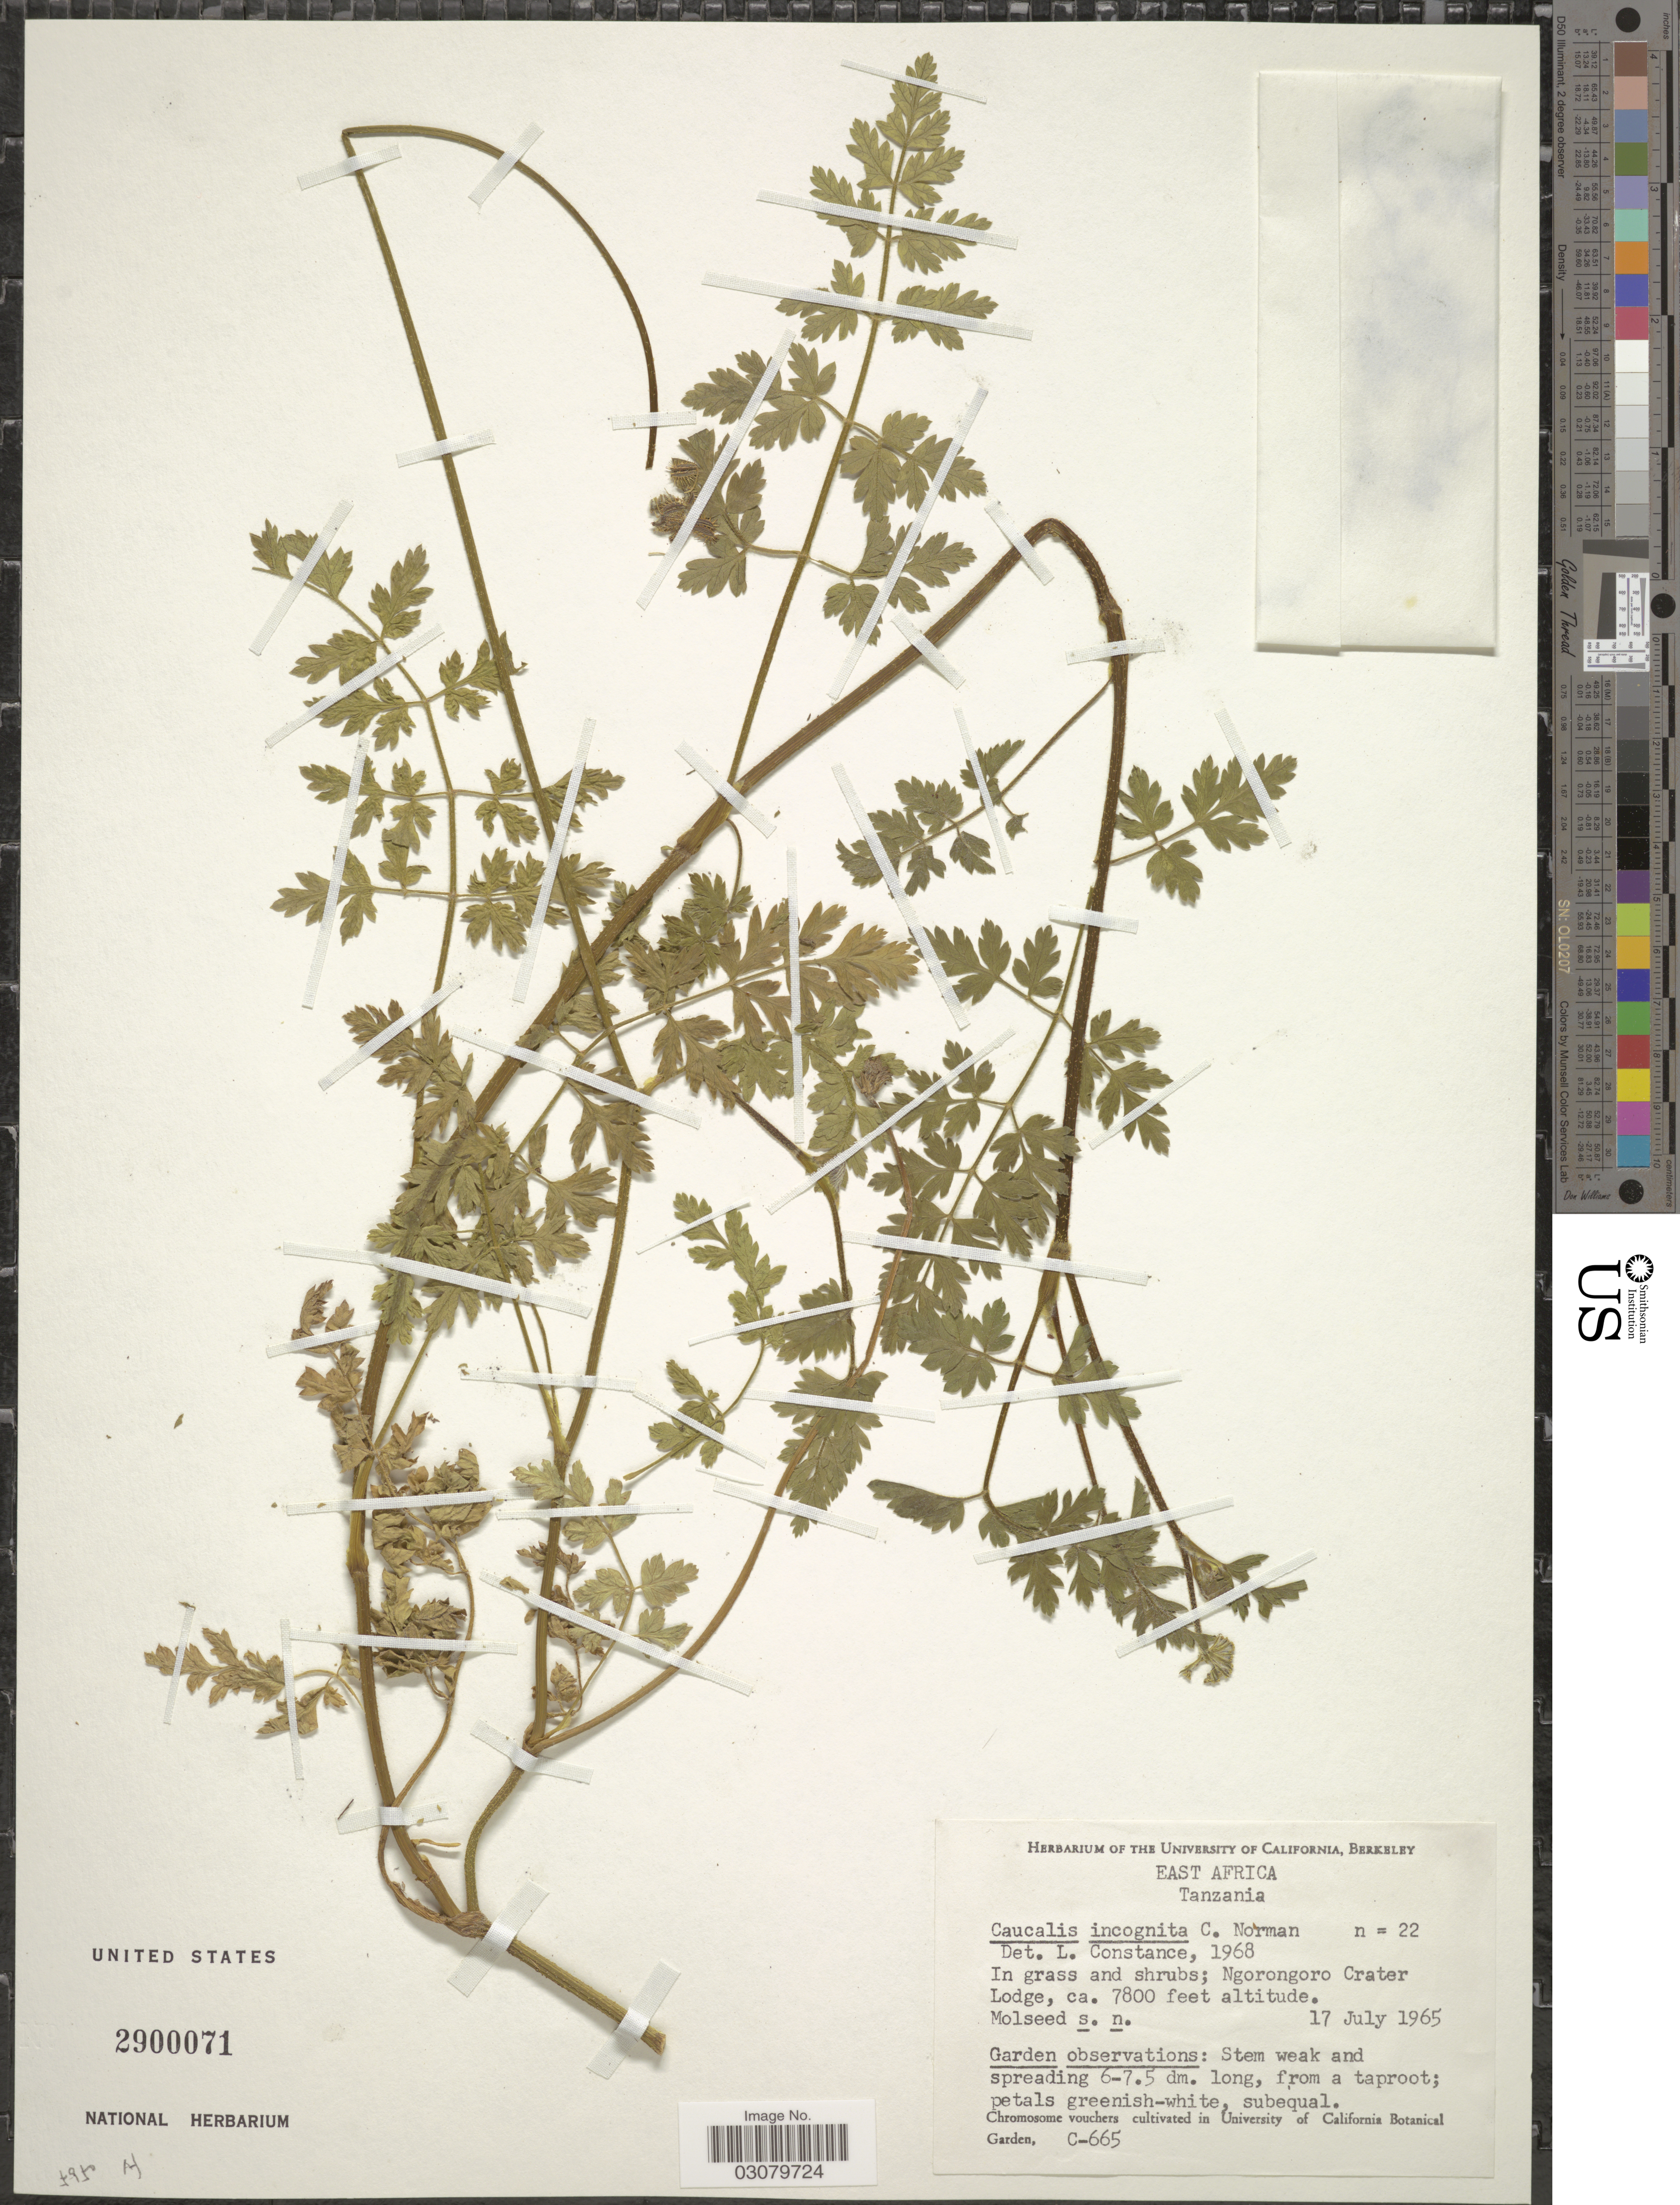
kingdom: Plantae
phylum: Tracheophyta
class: Magnoliopsida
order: Apiales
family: Apiaceae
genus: Caucalis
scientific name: Caucalis incognita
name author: C. Norman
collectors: Molseed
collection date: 1965-07-17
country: Tanzania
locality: Ngorongoro Crater Lodge.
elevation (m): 2377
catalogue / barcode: US 2900071